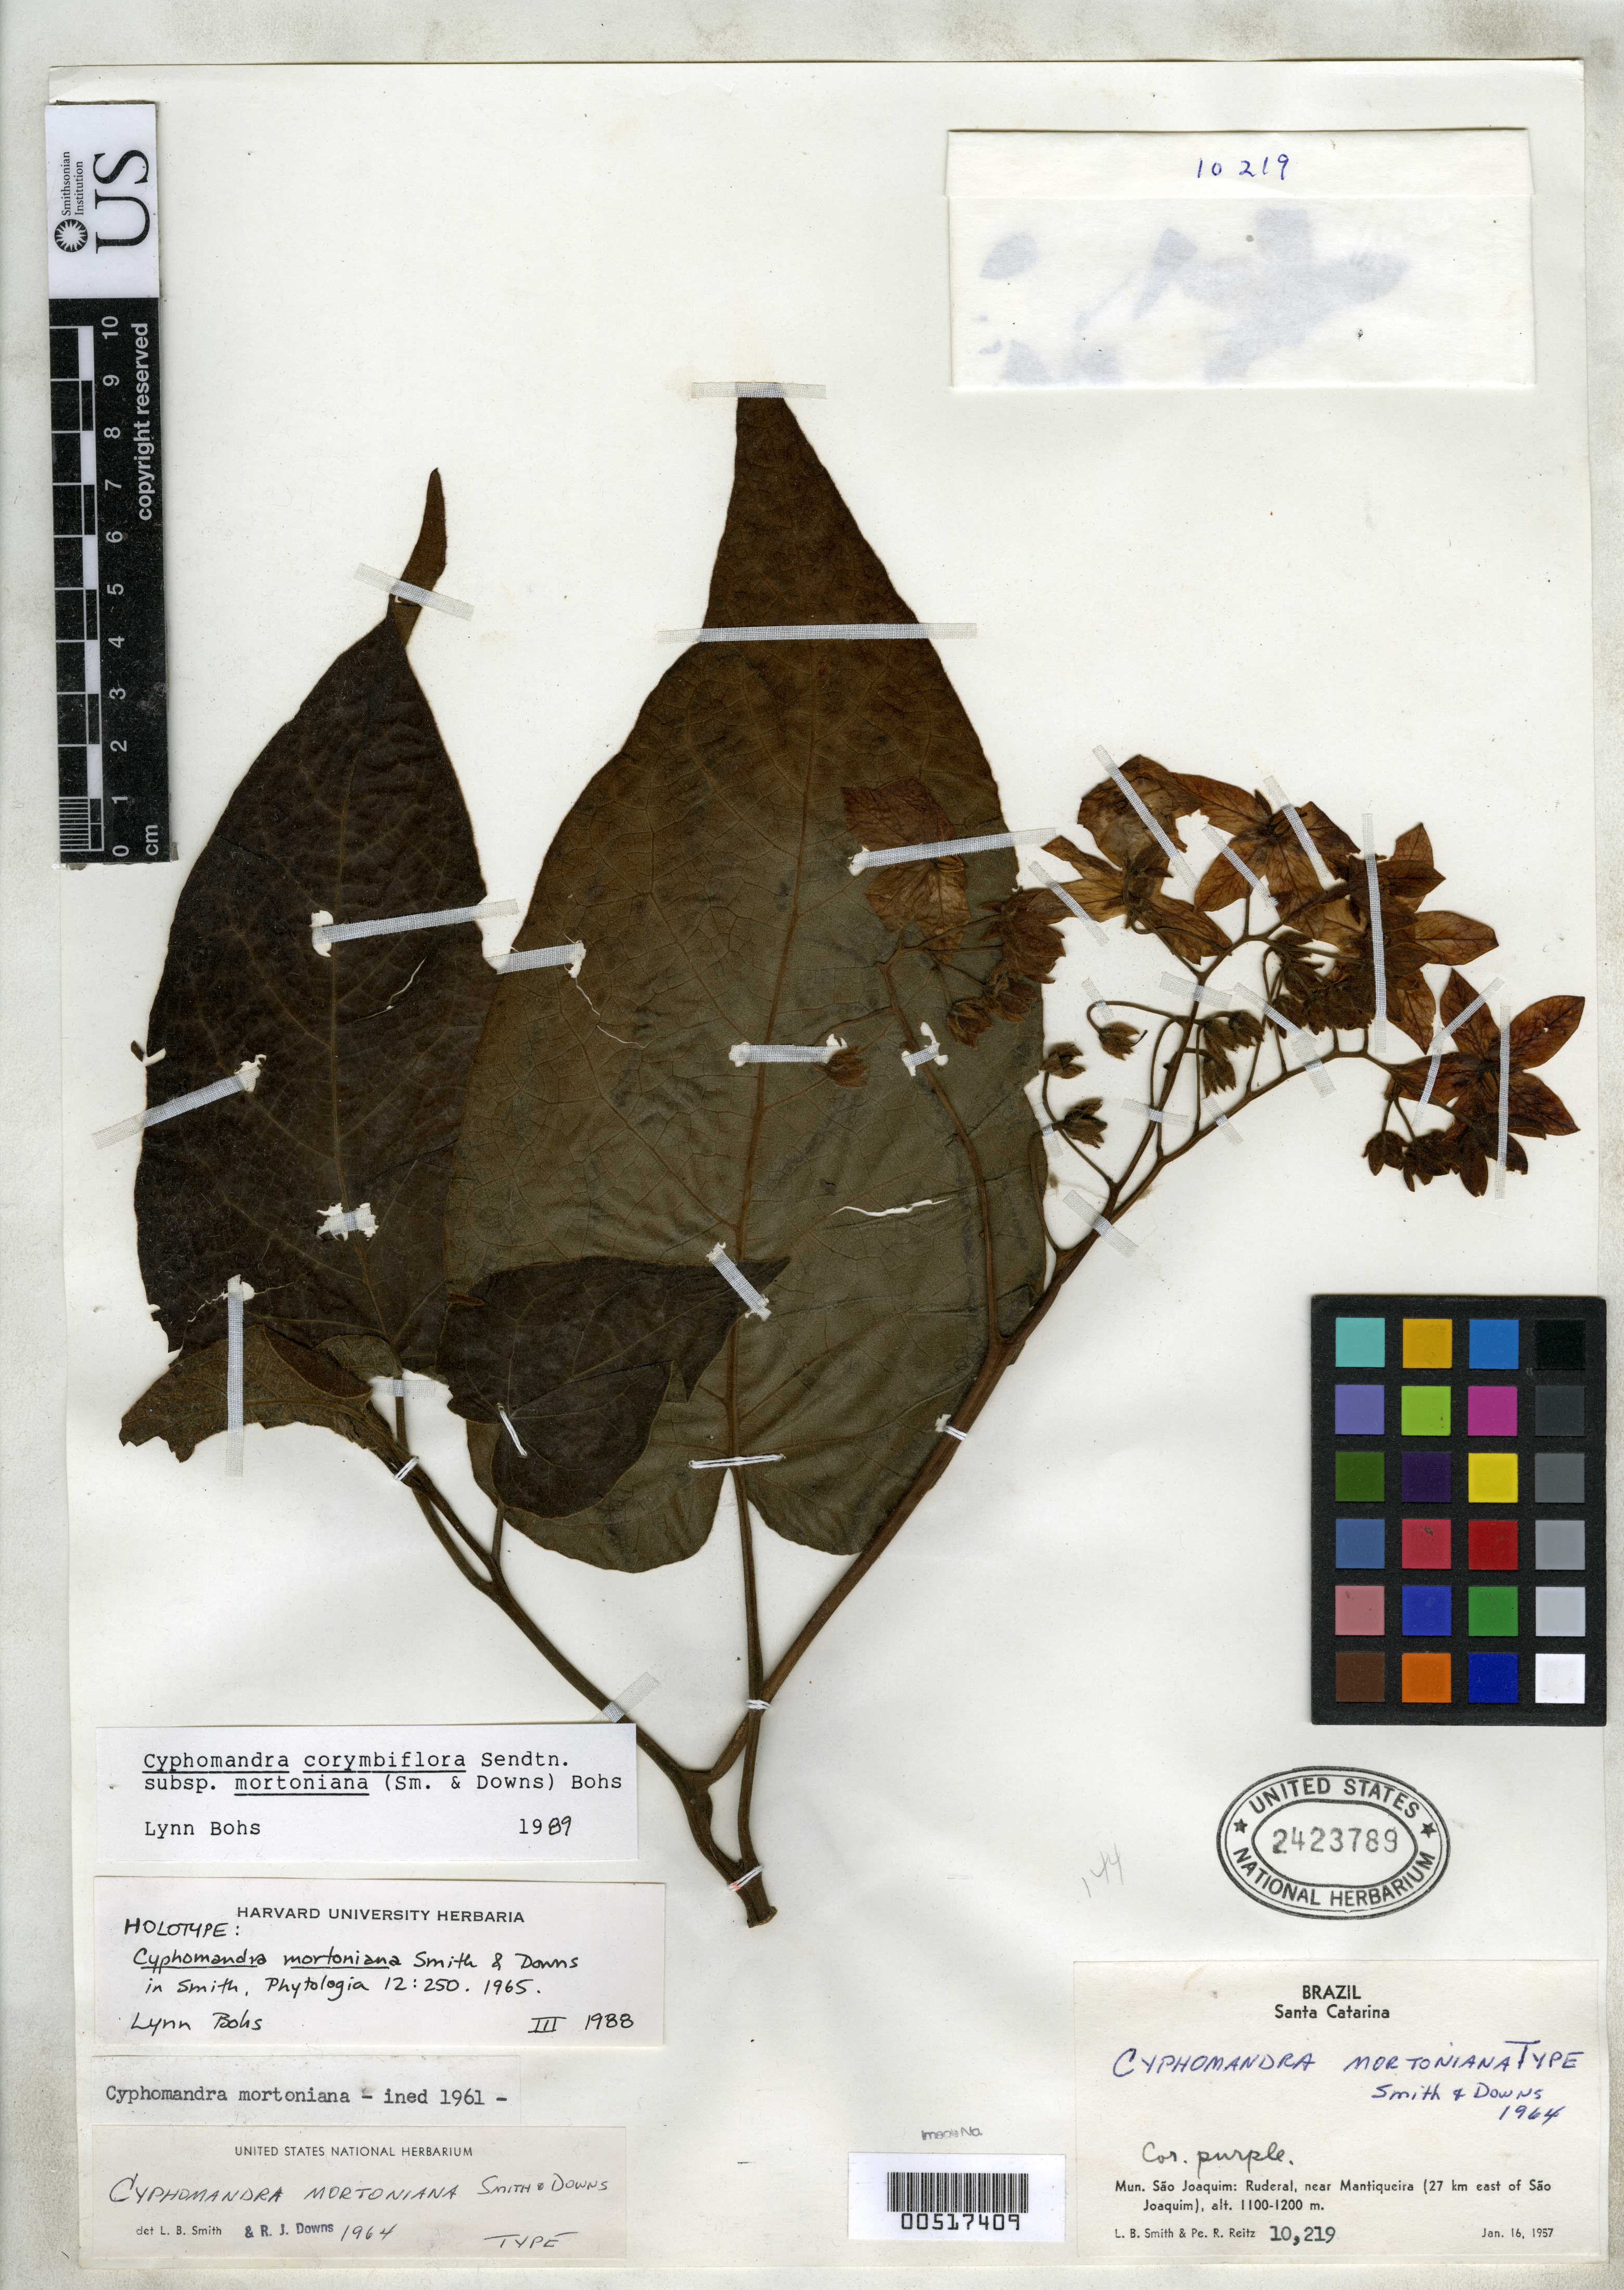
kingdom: Plantae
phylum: Tracheophyta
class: Magnoliopsida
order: Solanales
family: Solanaceae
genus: Cyphomandra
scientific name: Cyphomandra mortoniana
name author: L.B. Sm. & Downs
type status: Holotype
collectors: L. Smith & R. Reitz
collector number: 10219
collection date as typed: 16 Jan 1957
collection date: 1957-01-16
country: Brazil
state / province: Santa Catarina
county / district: São Joaquim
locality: Ruderal, near Mantiqueira, 27 km E of Sao Joaquim.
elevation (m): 1100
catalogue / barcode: US 2423789